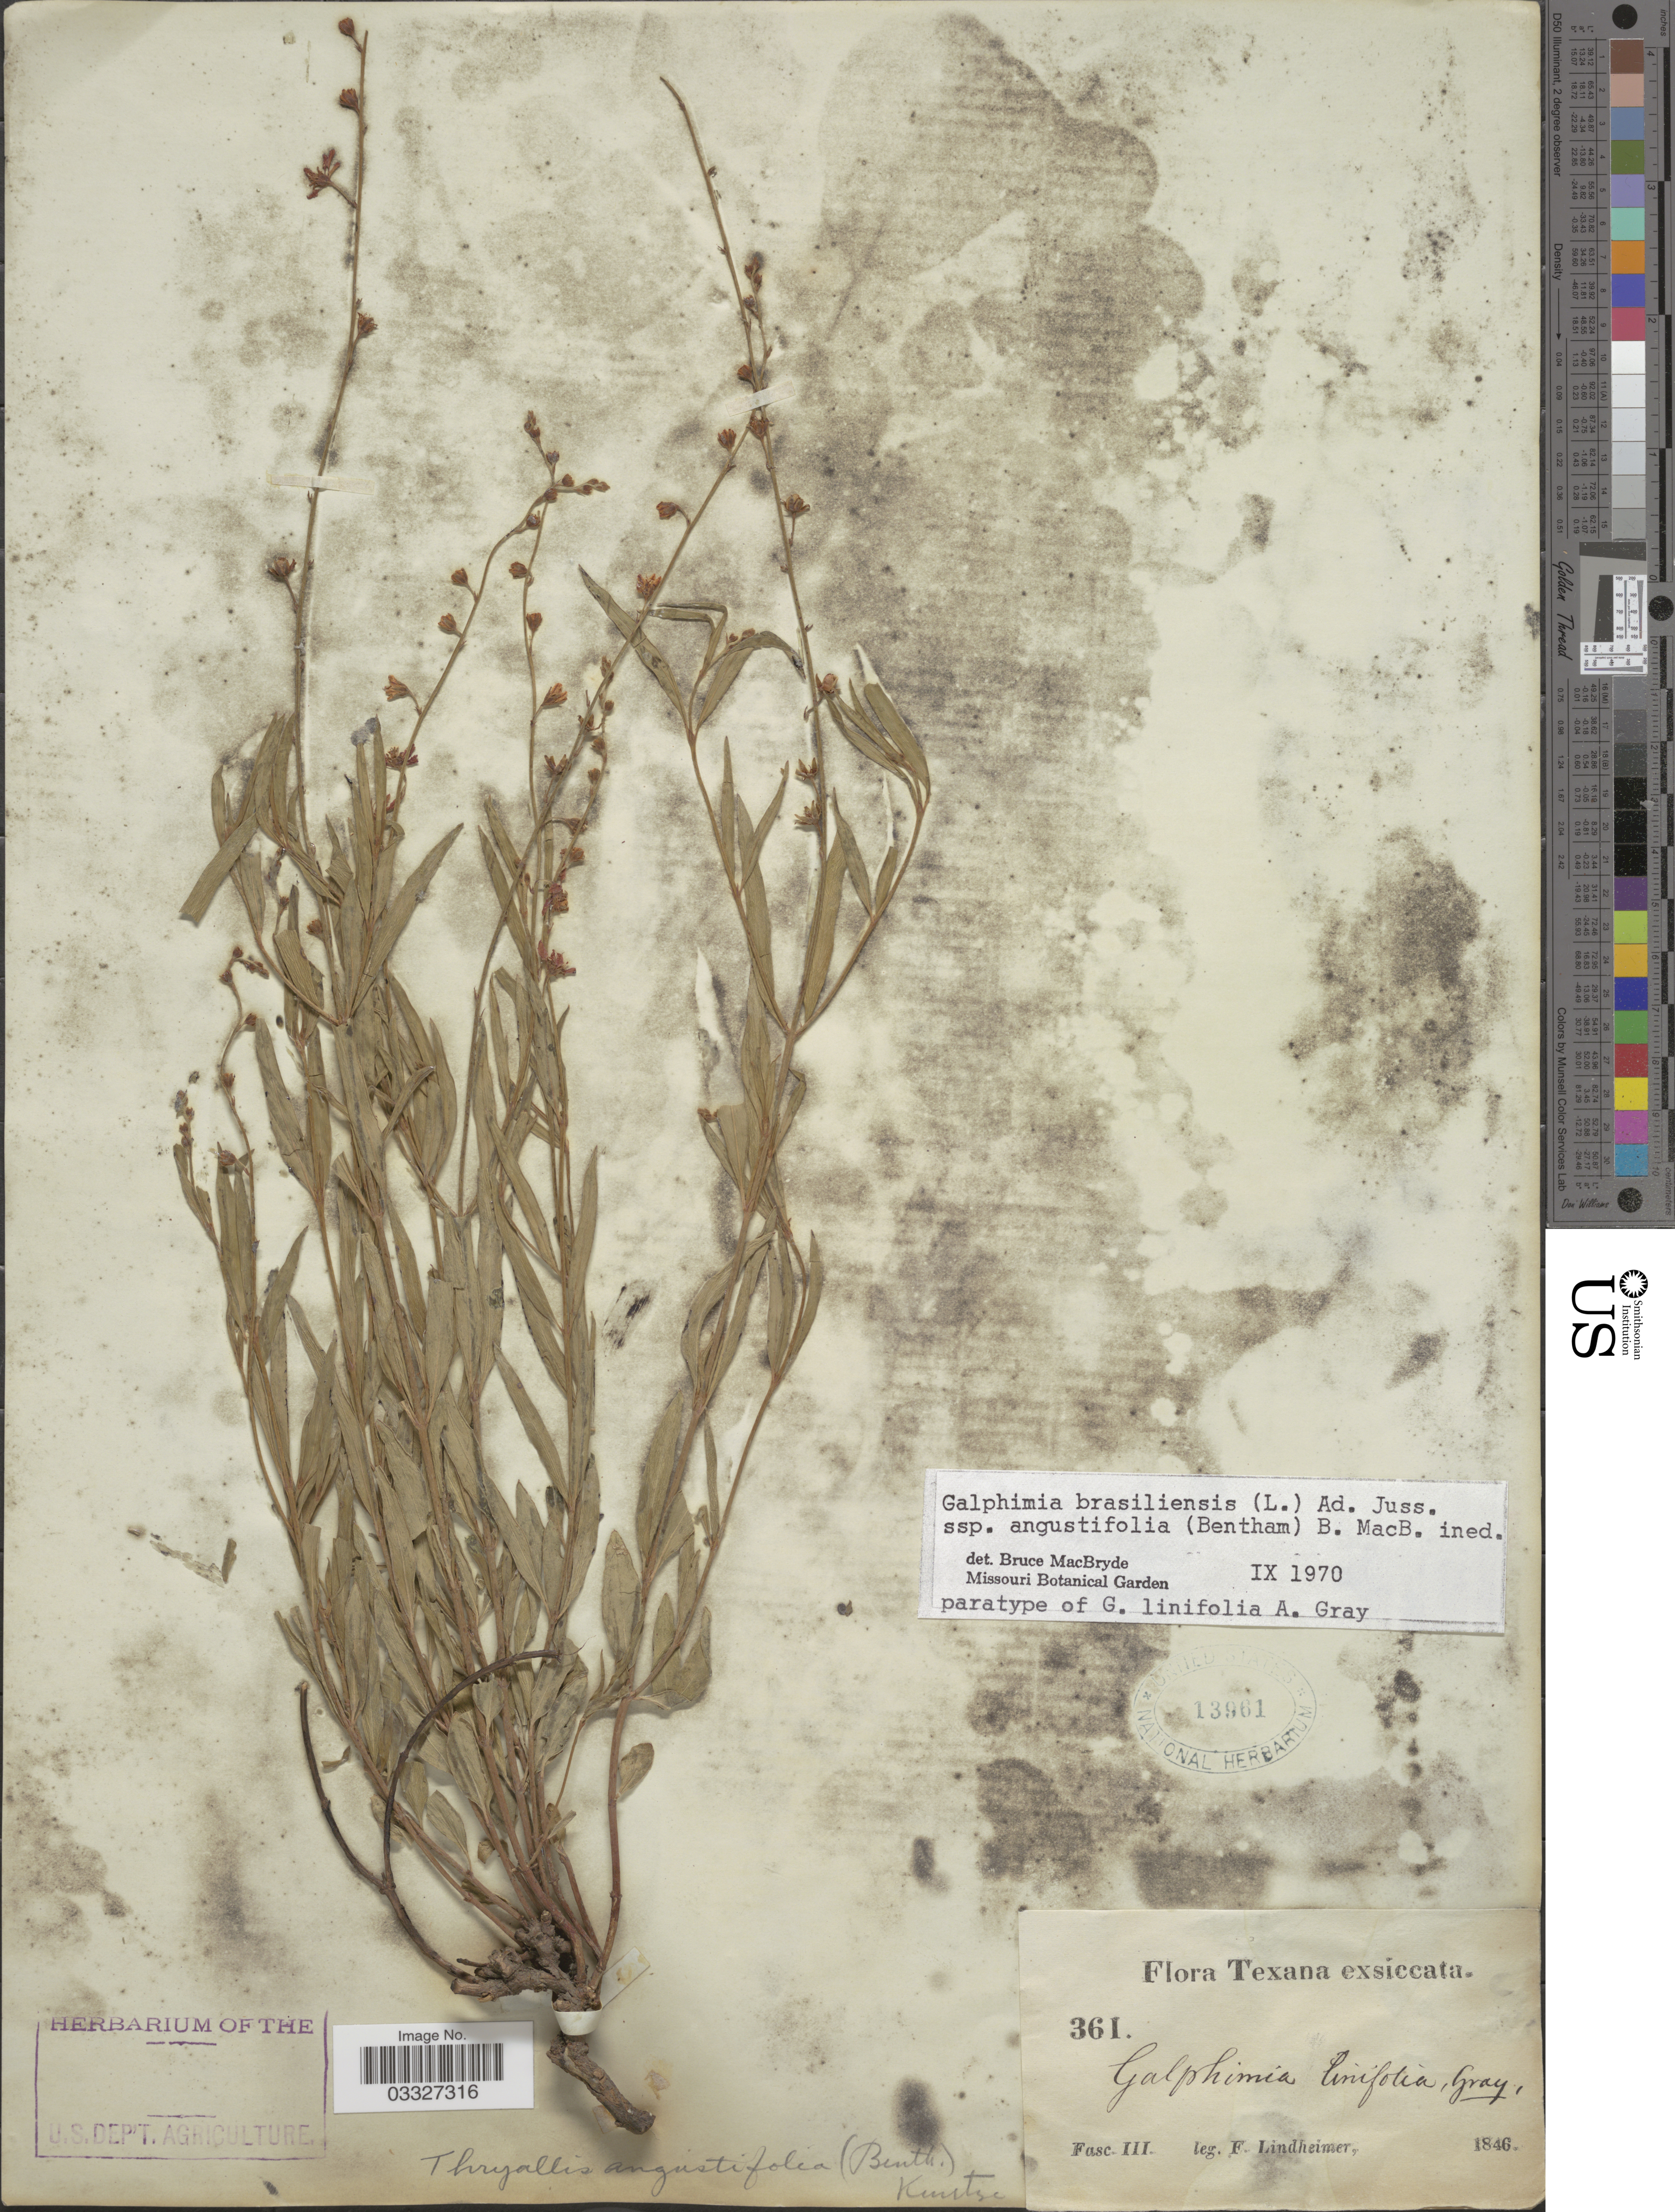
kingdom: Plantae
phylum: Tracheophyta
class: Magnoliopsida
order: Malpighiales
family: Malpighiaceae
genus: Galphimia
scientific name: Galphimia angustifolia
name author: Benth.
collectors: F. Lindheimer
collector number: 361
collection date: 1846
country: United States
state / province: Texas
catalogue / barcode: US 13961